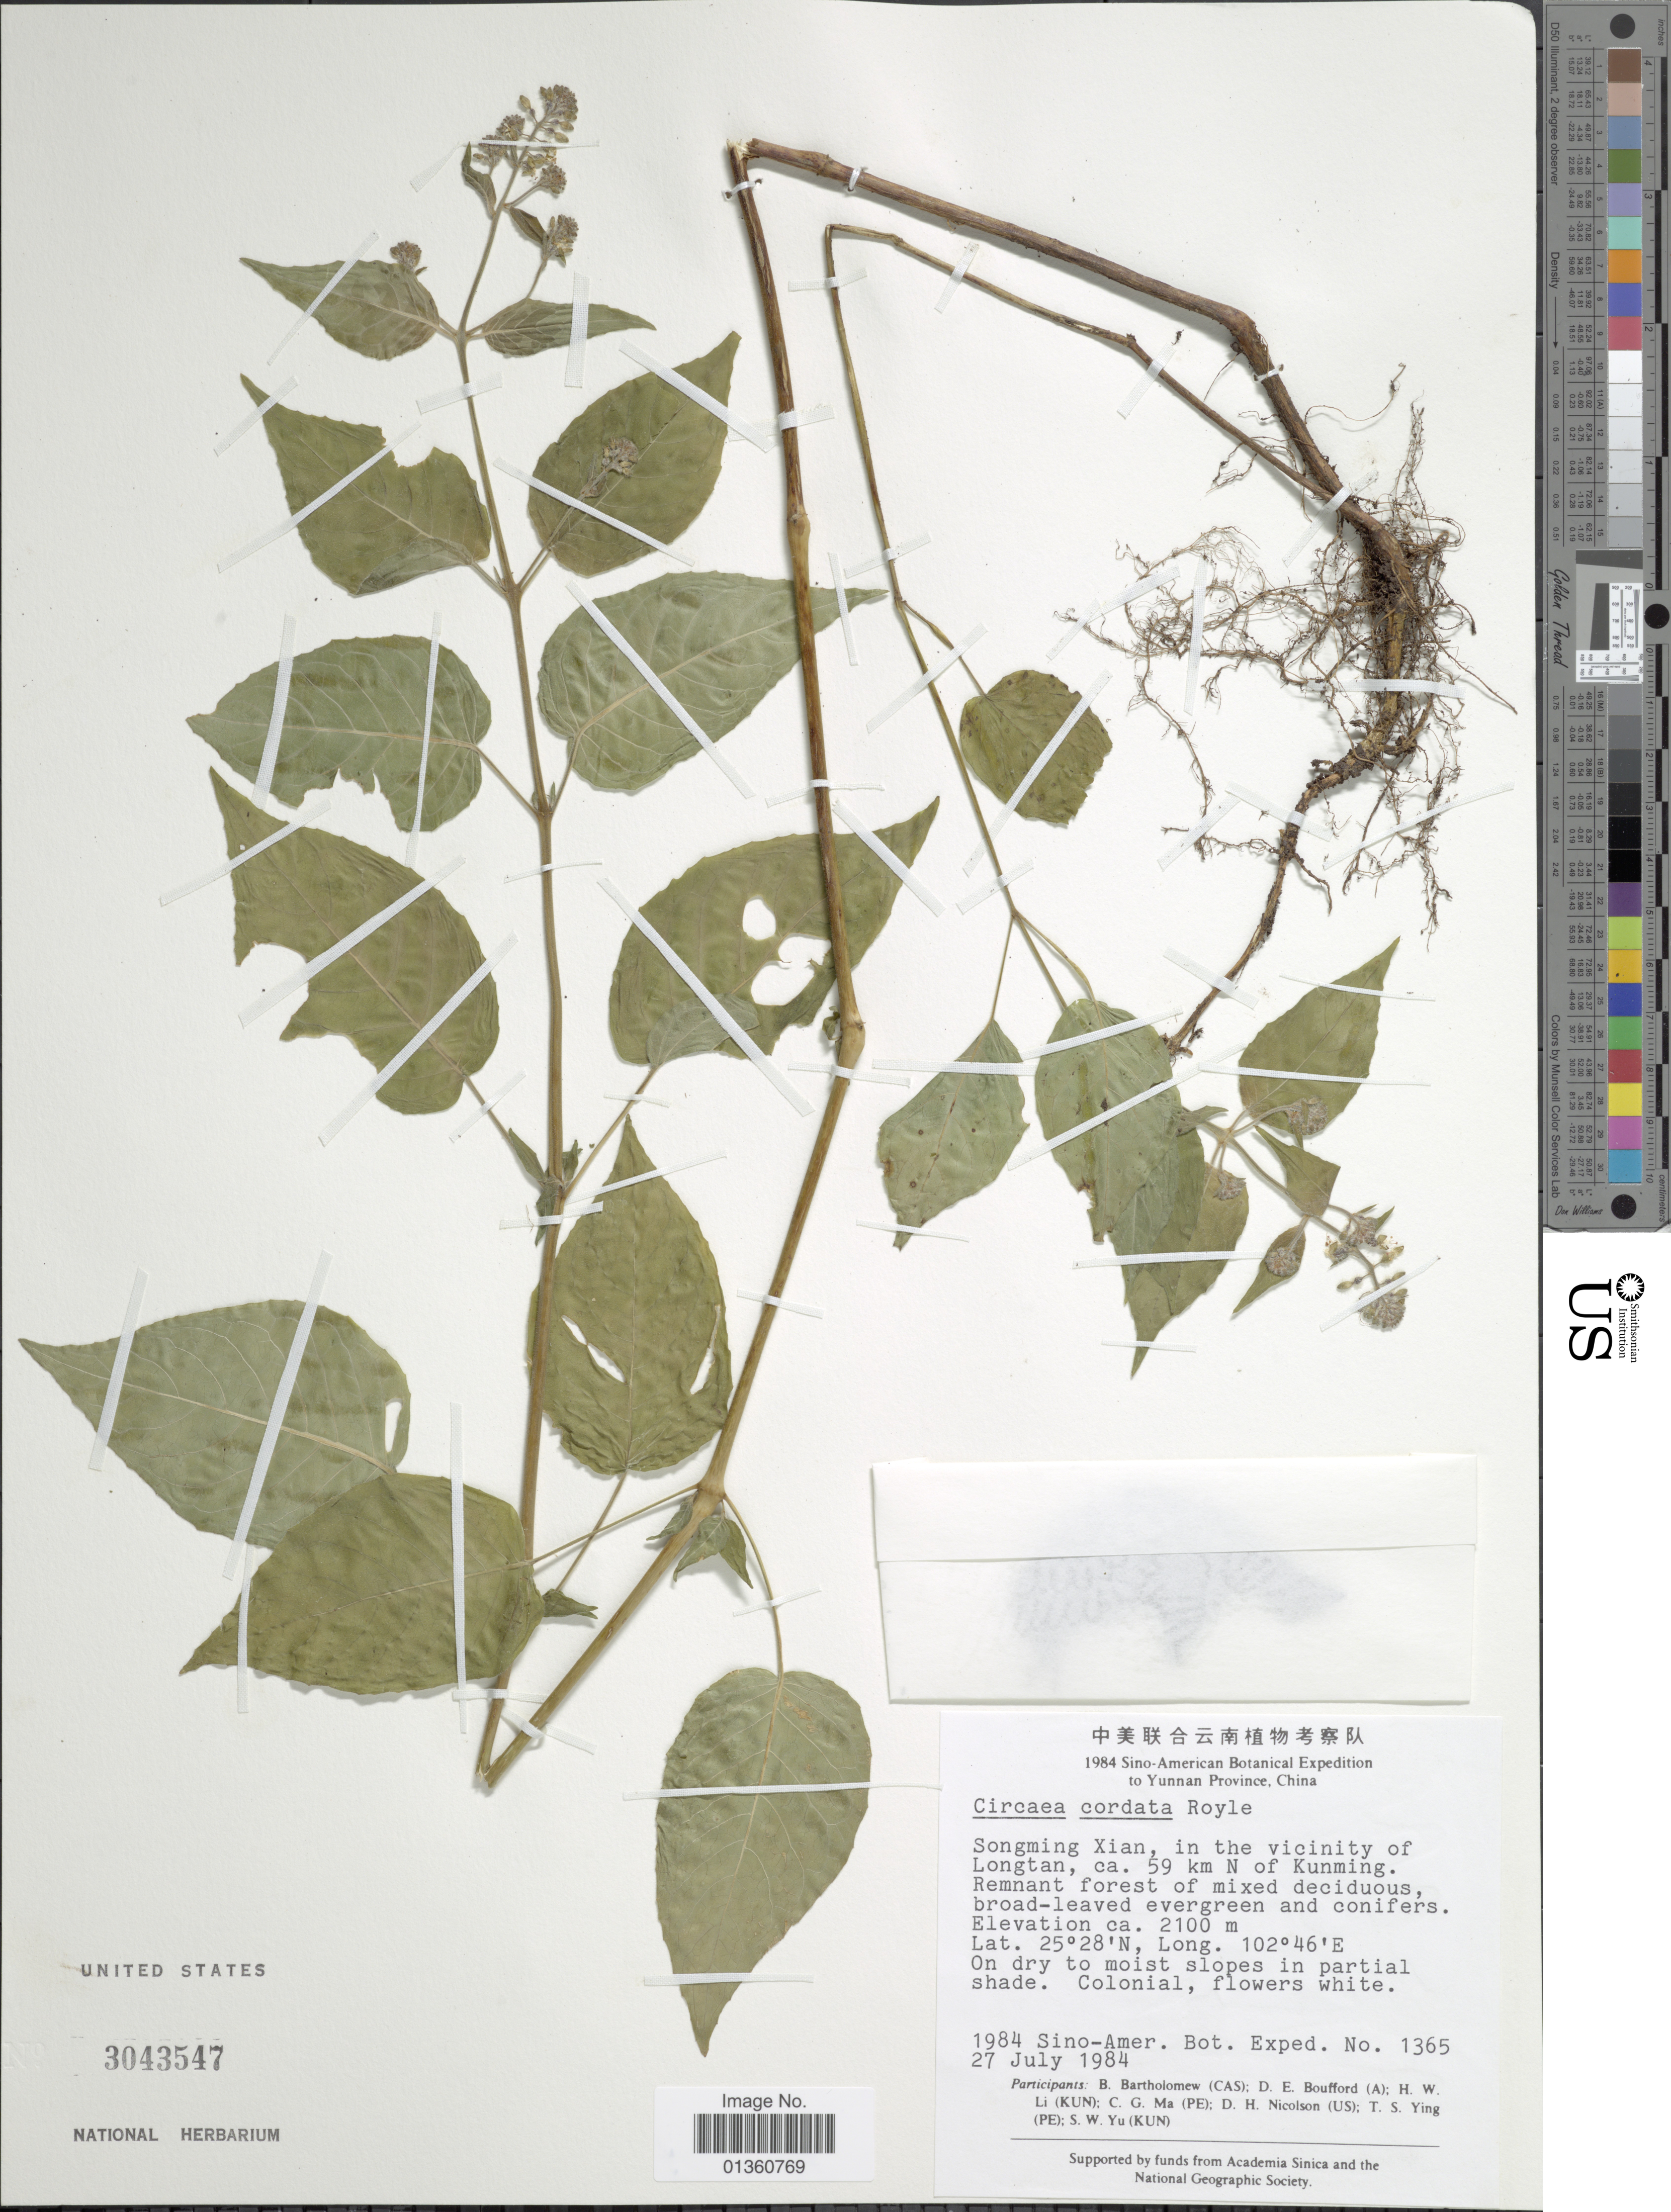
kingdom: Plantae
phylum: Tracheophyta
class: Magnoliopsida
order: Myrtales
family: Onagraceae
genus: Circaea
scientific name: Circaea cordata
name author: Royle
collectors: B. Bartholomew, D. E. Boufford, H. W. Li, C. Ma & et al.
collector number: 1365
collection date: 1984-07-27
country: China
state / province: Yunnan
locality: Songming Xian, in the vicinity of Longtan, ca. 59 km N of Kunming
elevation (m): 2100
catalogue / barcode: US 3043547